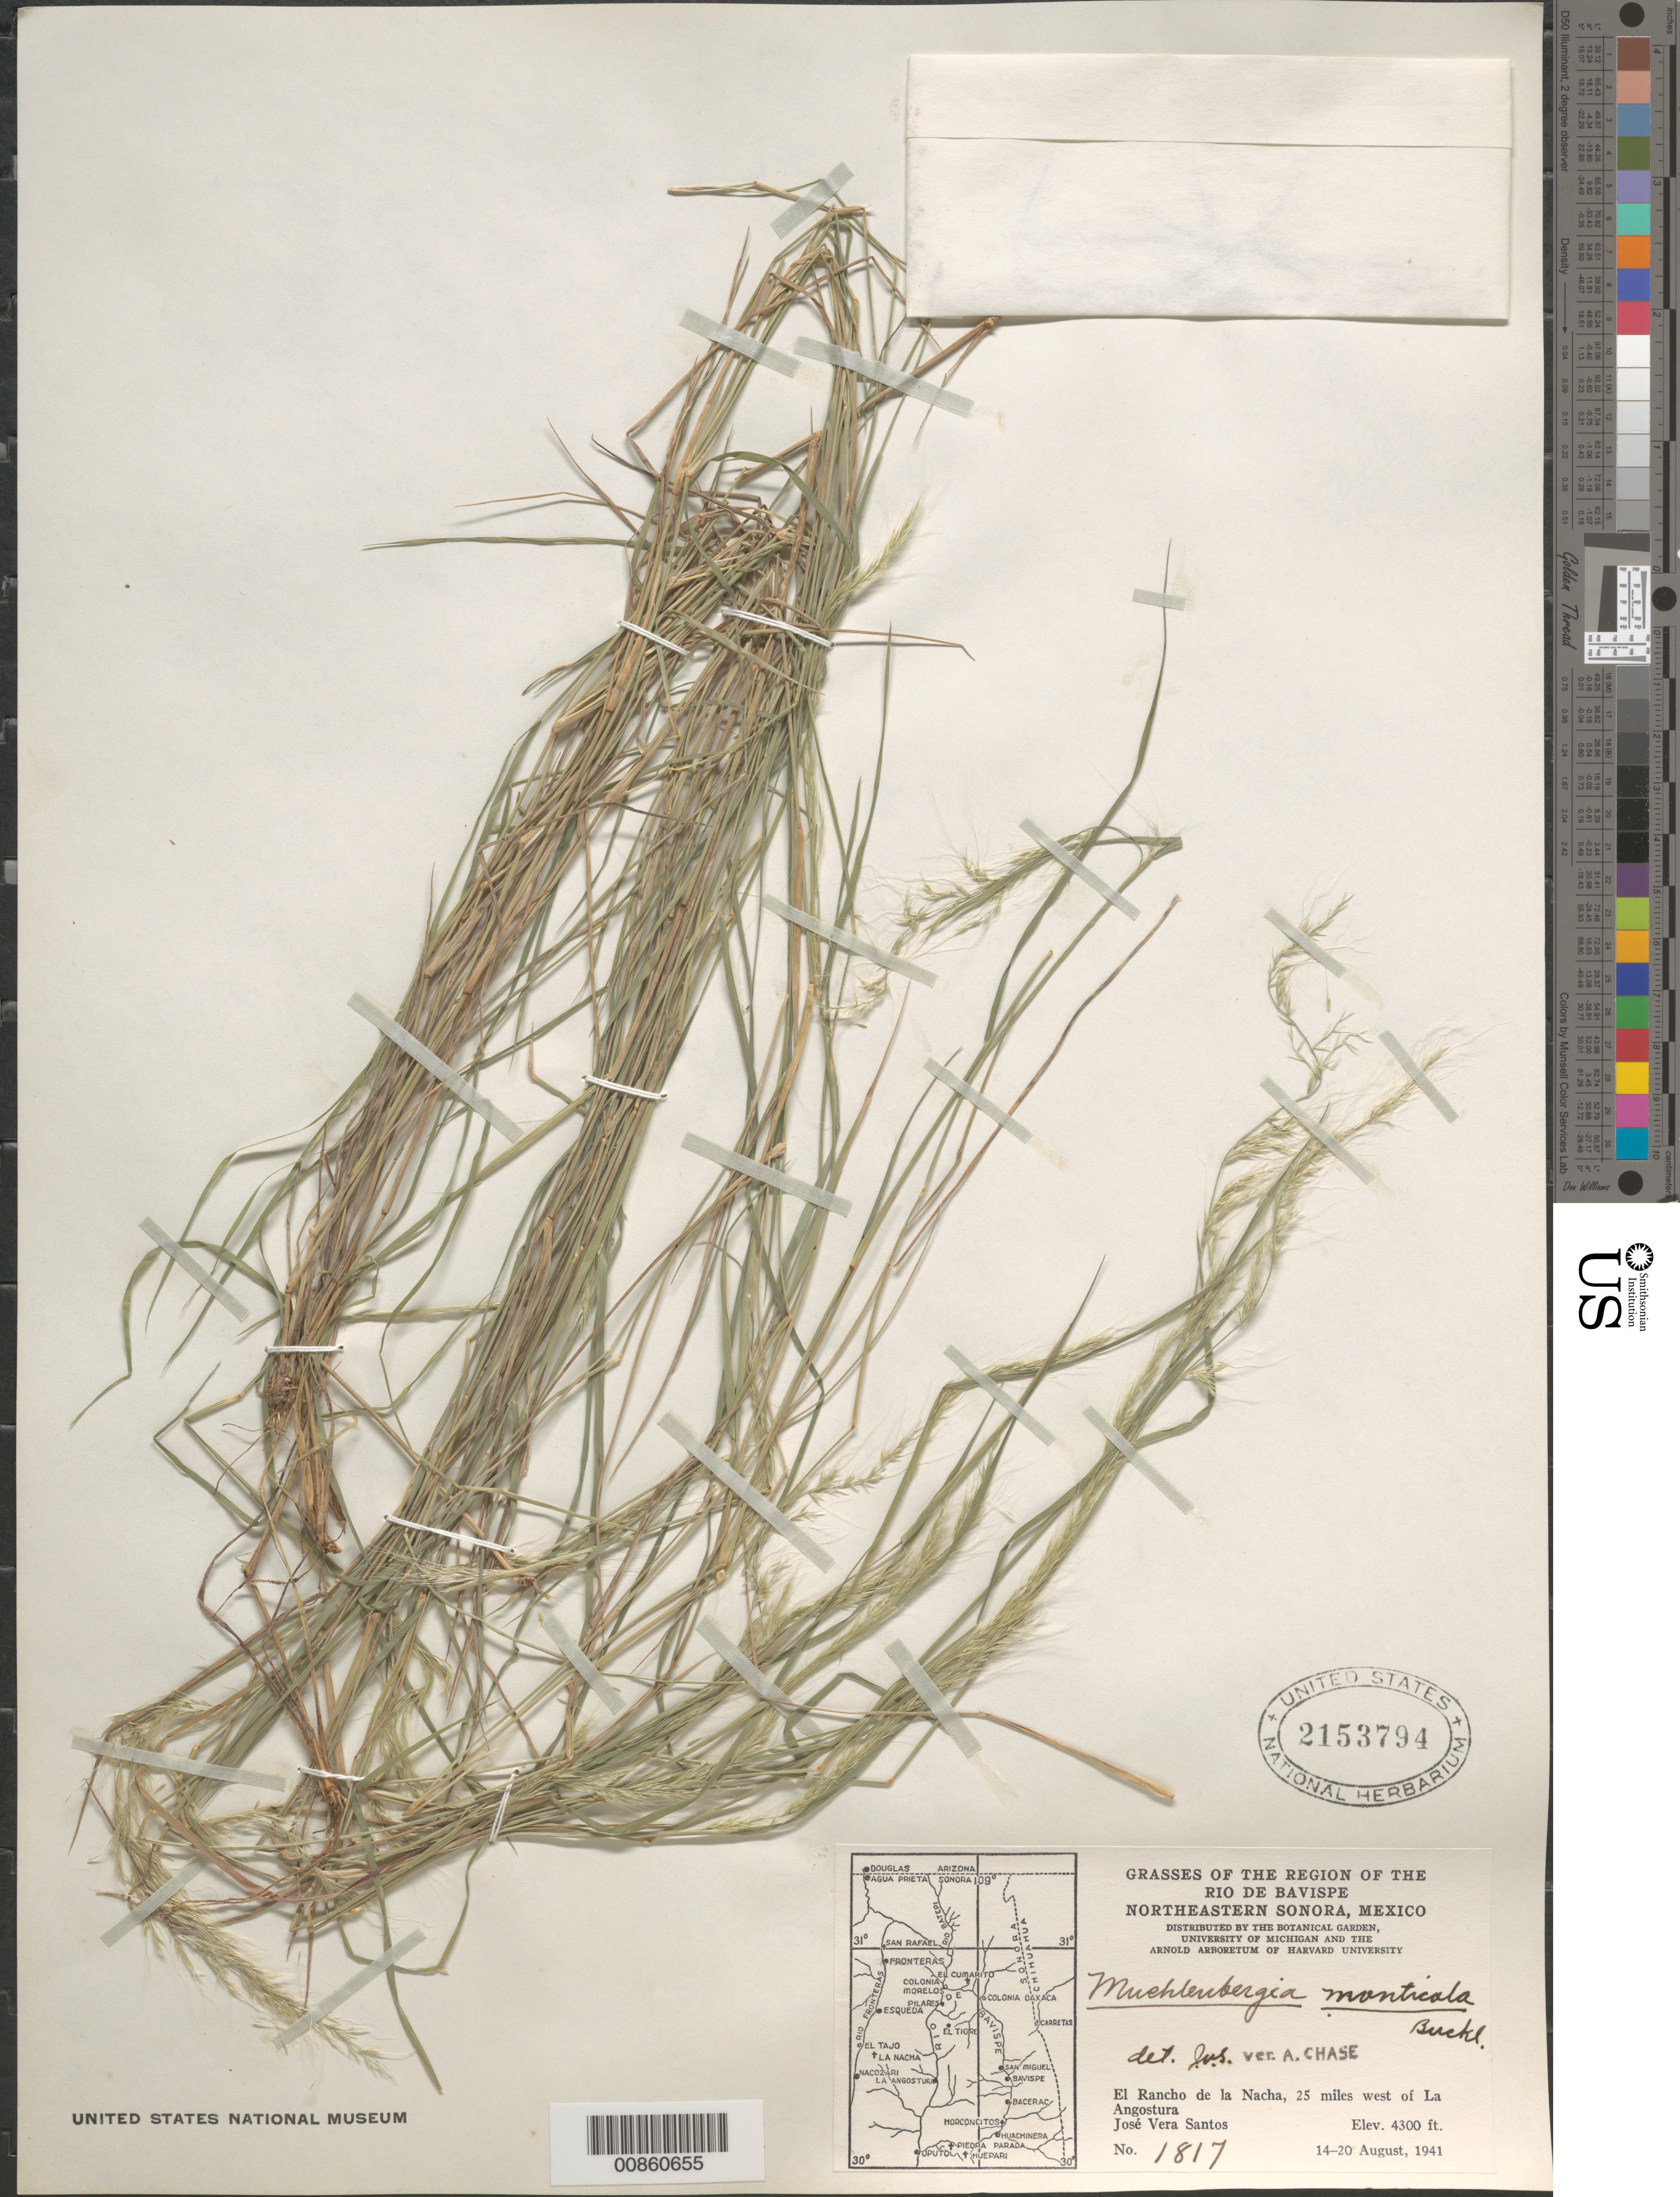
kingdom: Plantae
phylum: Tracheophyta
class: Liliopsida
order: Poales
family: Poaceae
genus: Muhlenbergia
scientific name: Muhlenbergia monticola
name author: Buckley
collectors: J. Vera Santos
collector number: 1817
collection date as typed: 14 Aug 1941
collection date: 1941-08-14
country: Mexico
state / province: Sonora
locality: El Rancho de la Nacha, 25 mi W of La Angostura, Son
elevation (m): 1311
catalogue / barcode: US 2153794